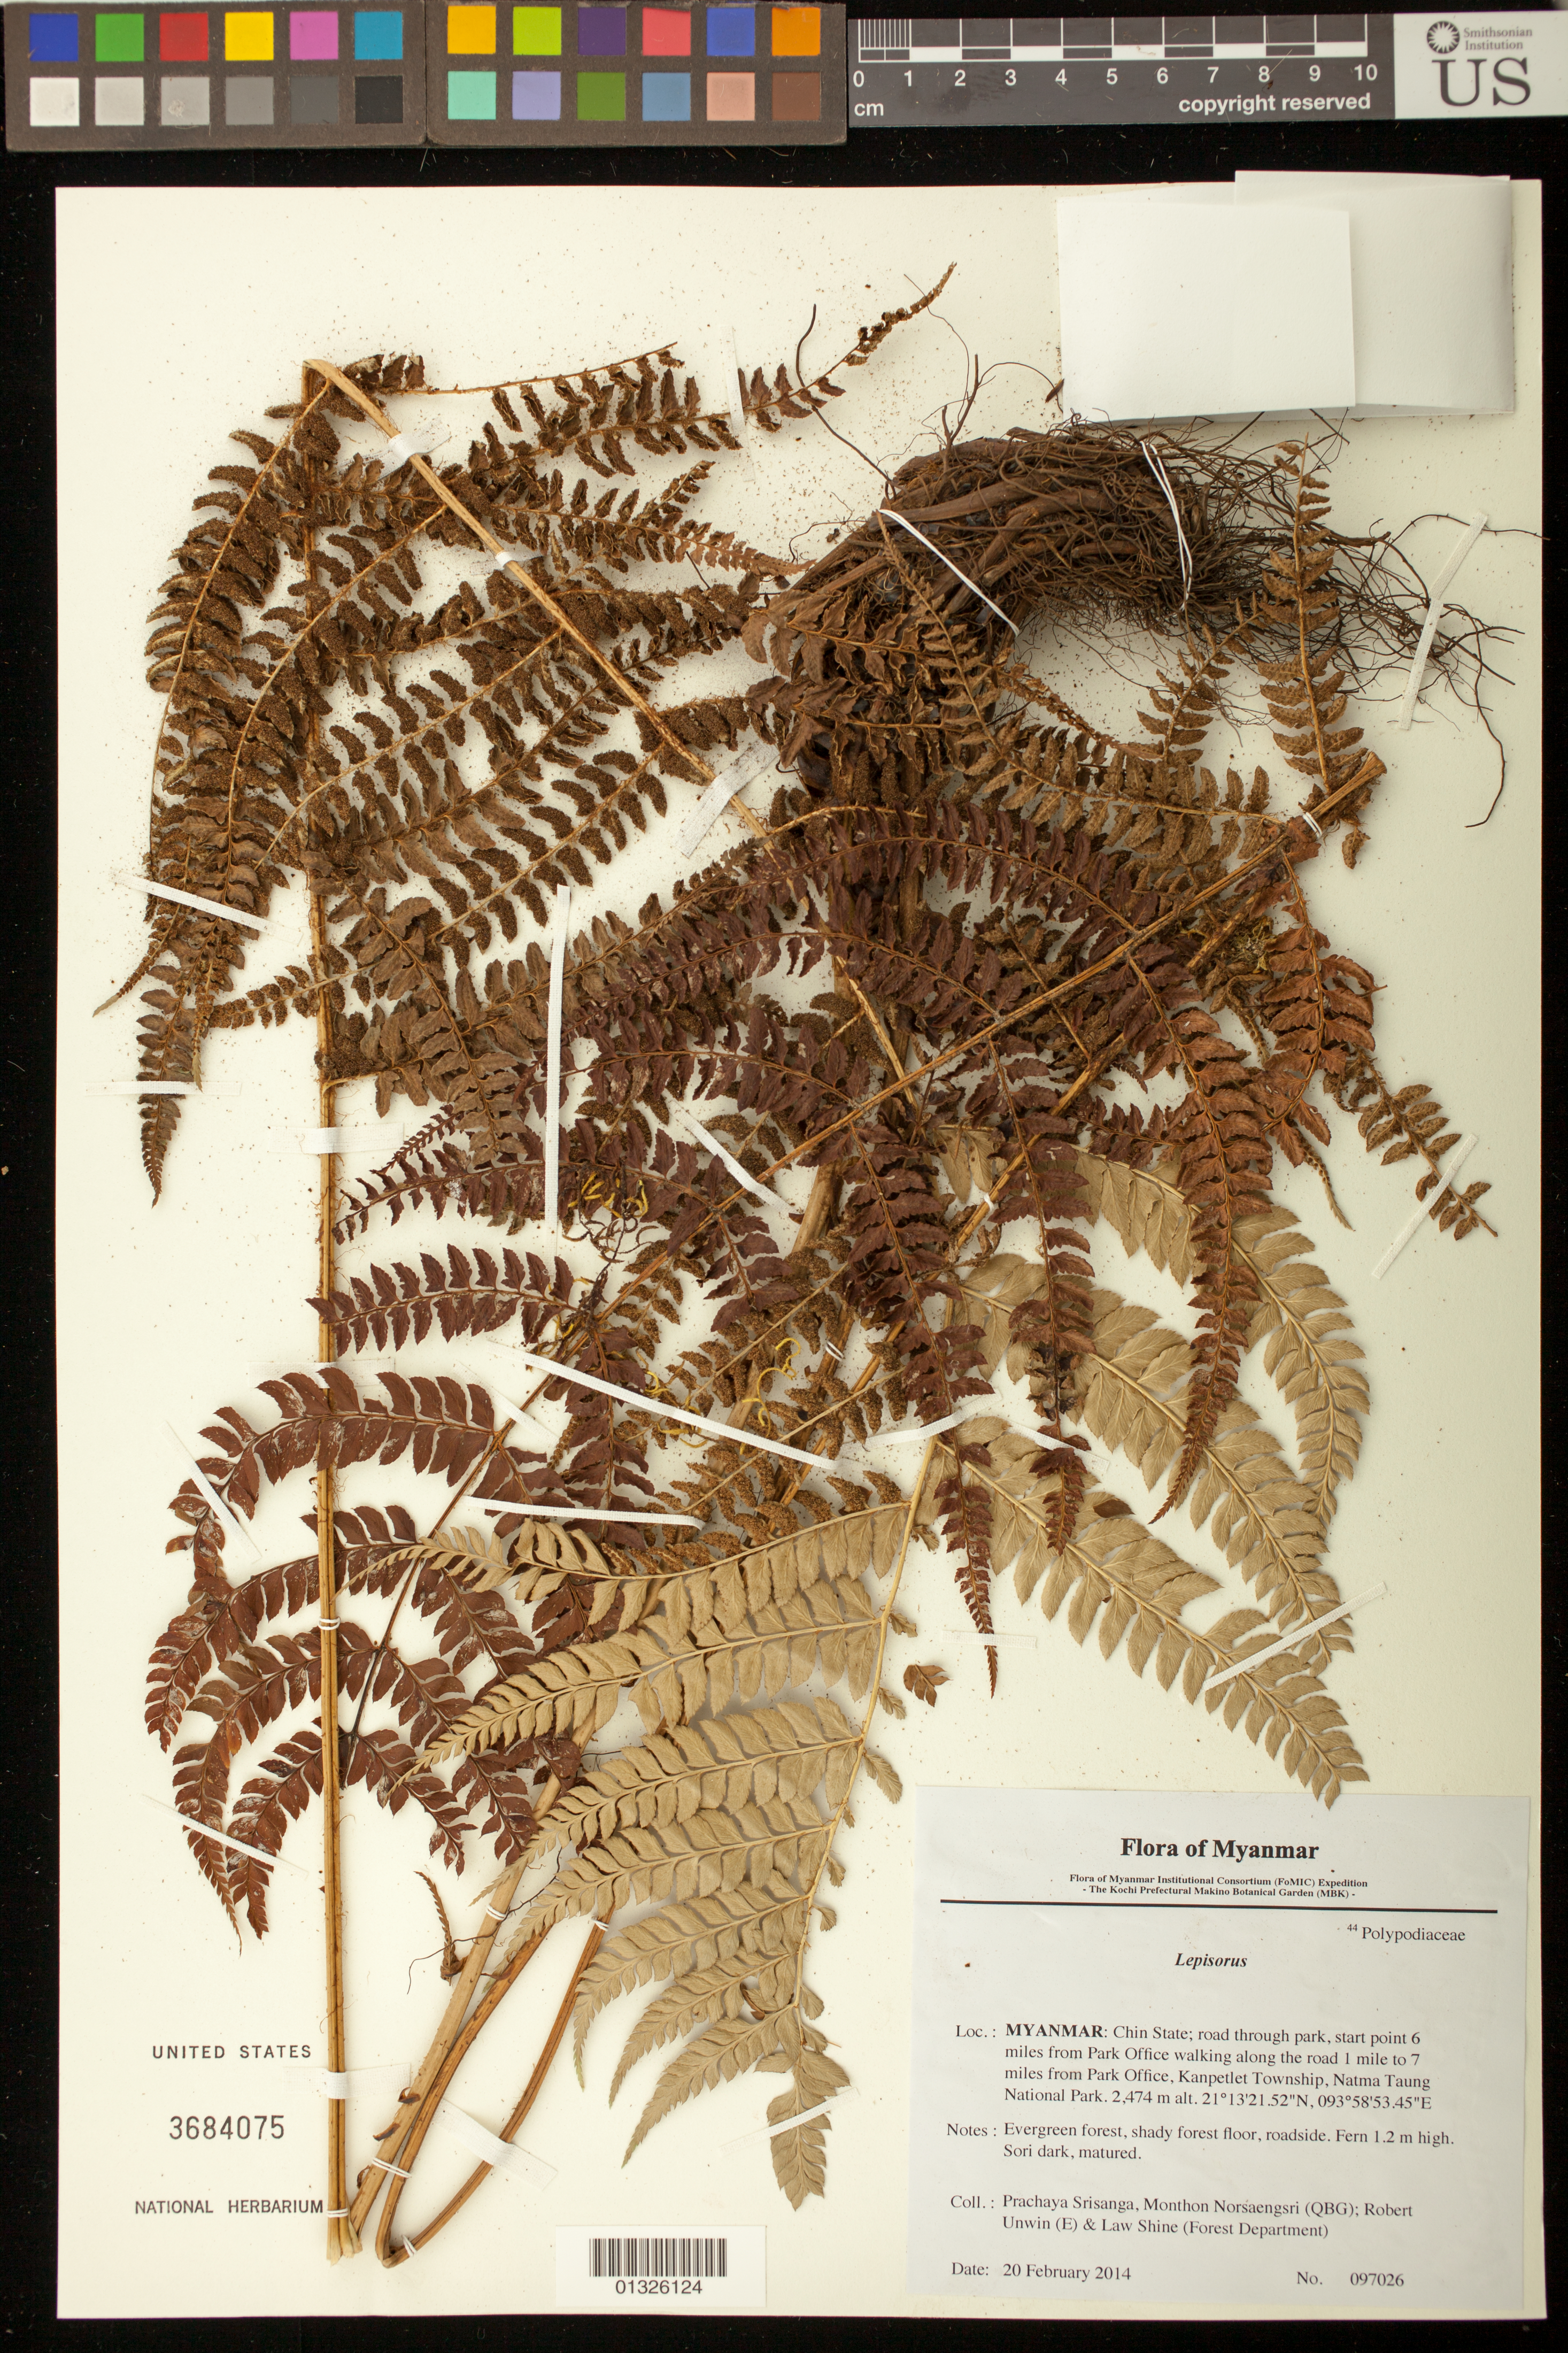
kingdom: Plantae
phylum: Tracheophyta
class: Polypodiopsida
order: Polypodiales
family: Polypodiaceae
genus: Lepisorus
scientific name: Lepisorus sp.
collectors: P. Srisanga, M. Norsaengsri, R. Unwin & L. Shine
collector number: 97026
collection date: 2014-02-20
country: Myanmar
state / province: Chin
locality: Road through park, start point 6 miles from Park Office walking along the road 1 mile to 7 miles from Park Office, Kanpetlet Township, Natma Taung National Park.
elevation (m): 2474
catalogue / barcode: US 3684075